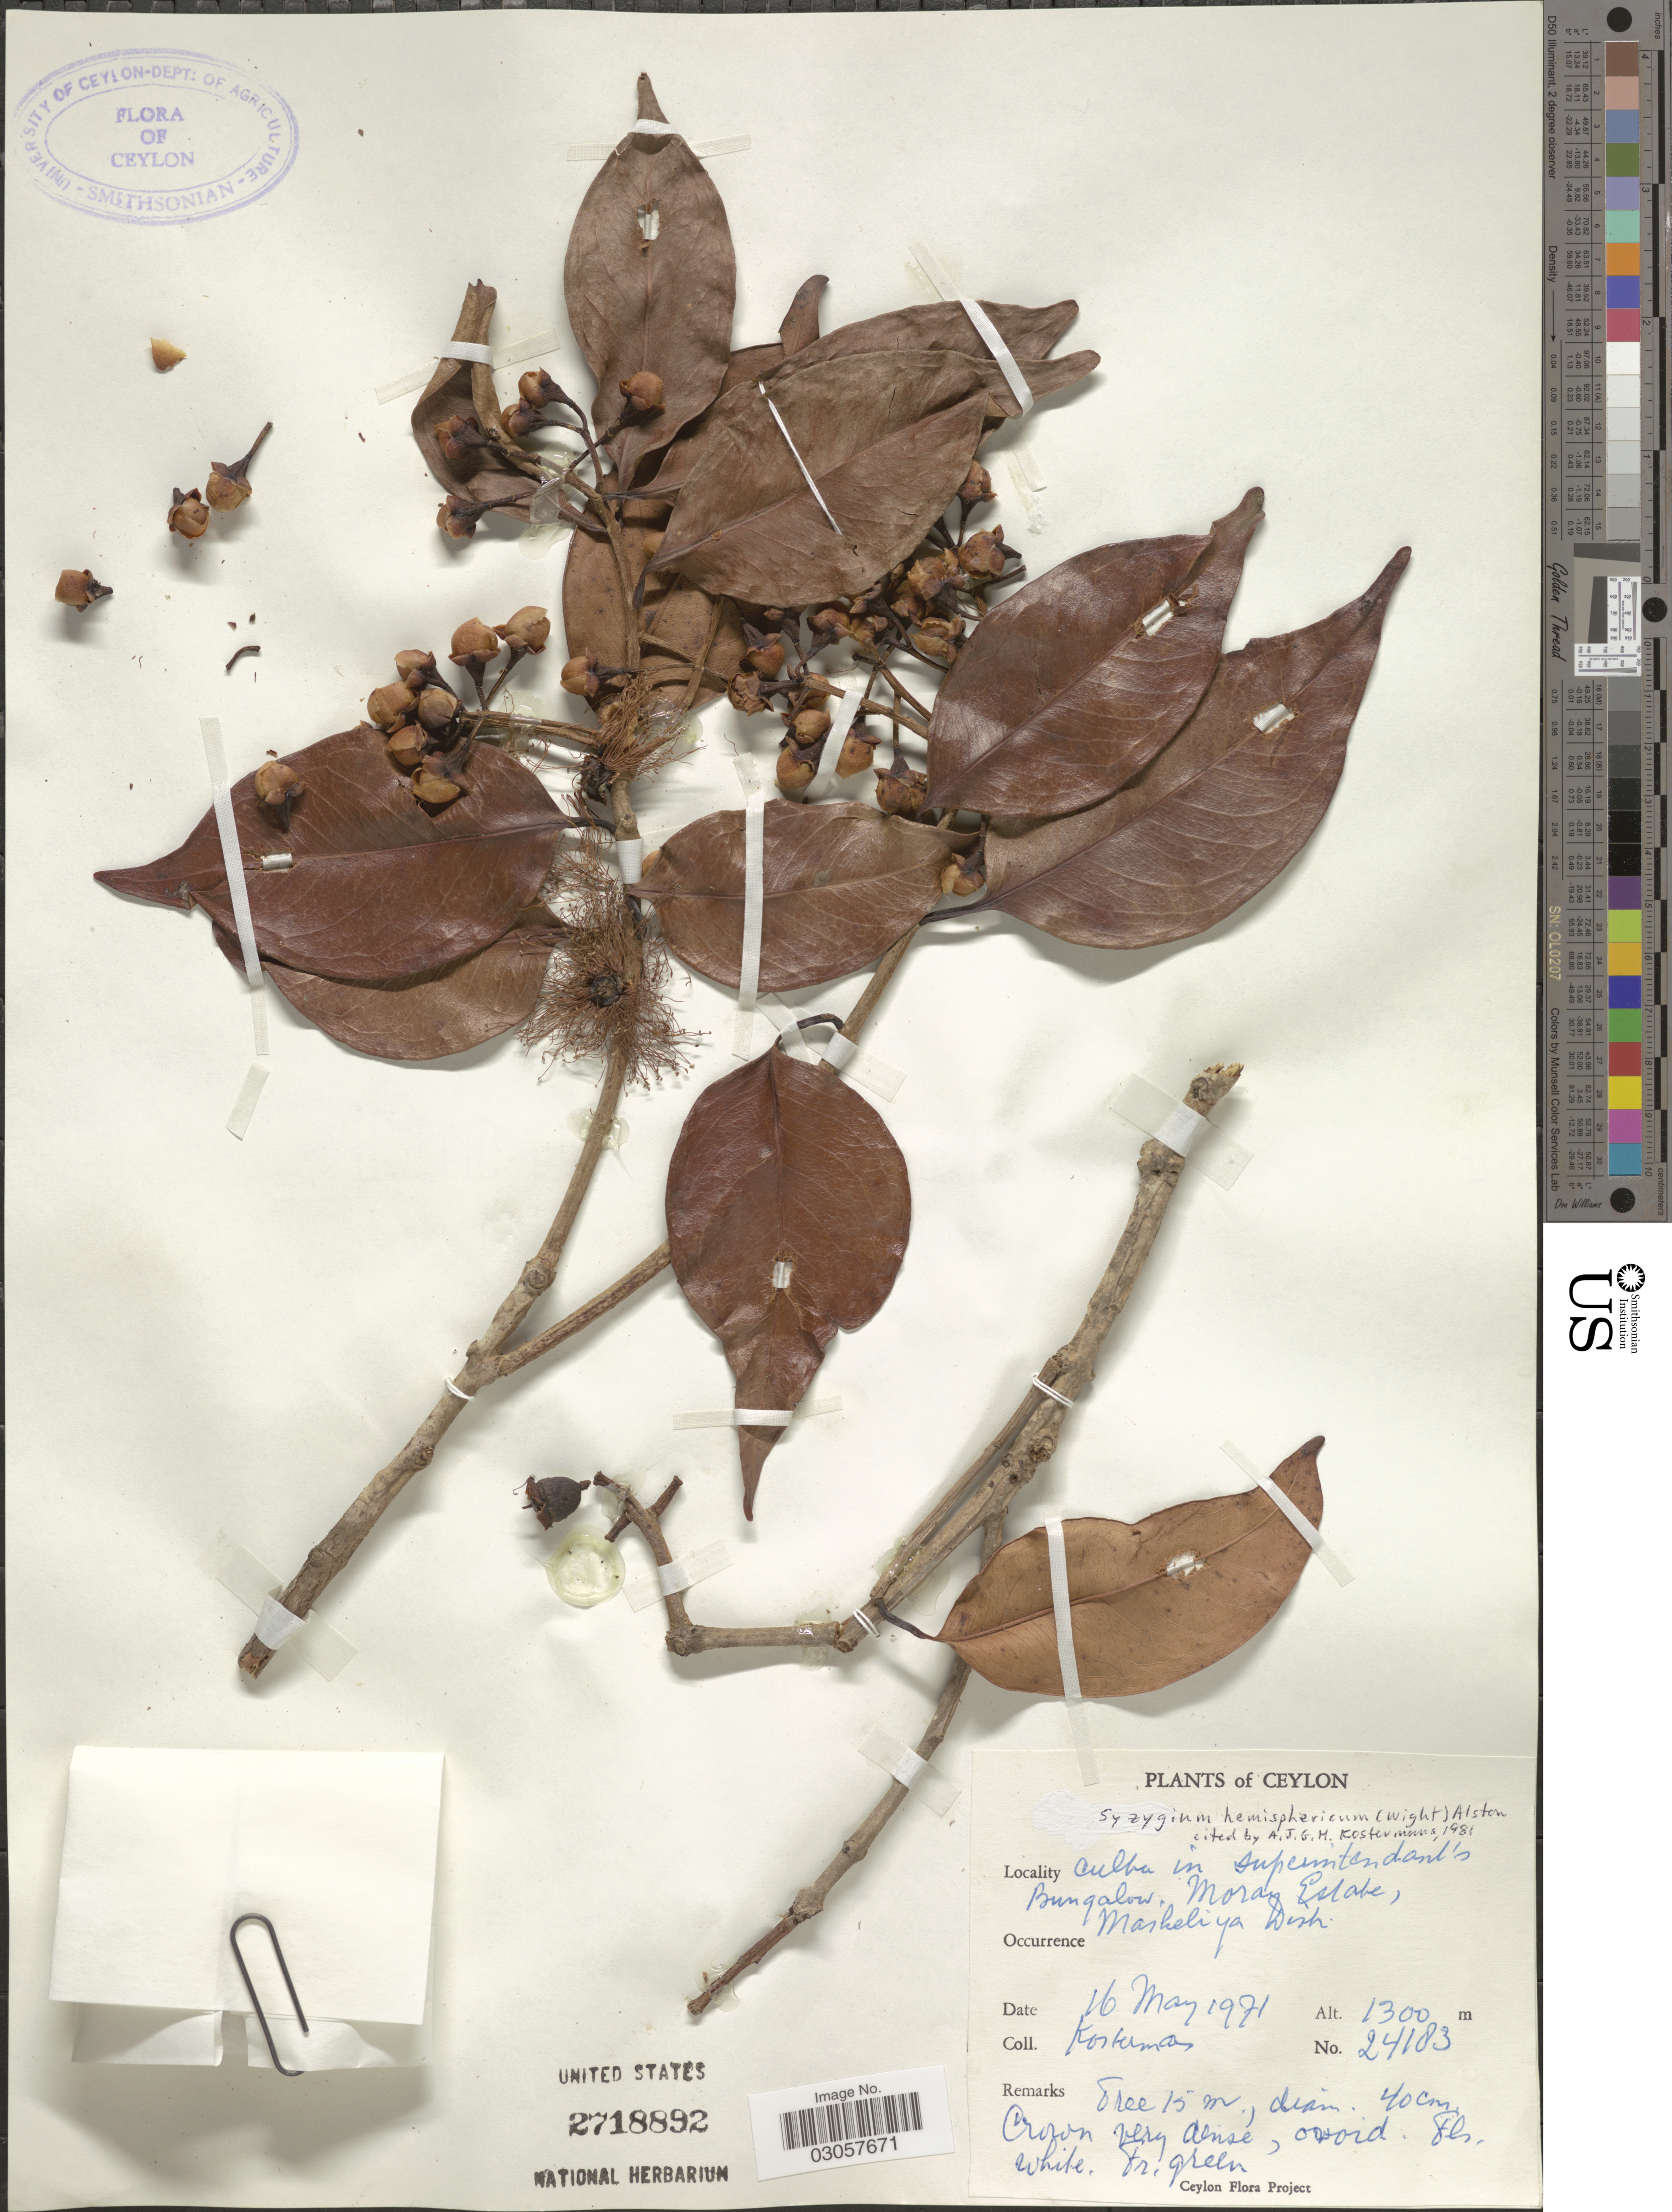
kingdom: Plantae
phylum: Tracheophyta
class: Magnoliopsida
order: Myrtales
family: Myrtaceae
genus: Syzygium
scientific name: Syzygium hemisphericum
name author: (Wight) Alston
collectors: Kostermans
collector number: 24183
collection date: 1971-05-16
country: Sri Lanka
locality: Ceylon. Culta in superintendant's Bungalow, Moray Estate, Maskeliya Distr.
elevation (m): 1300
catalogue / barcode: US 2718892